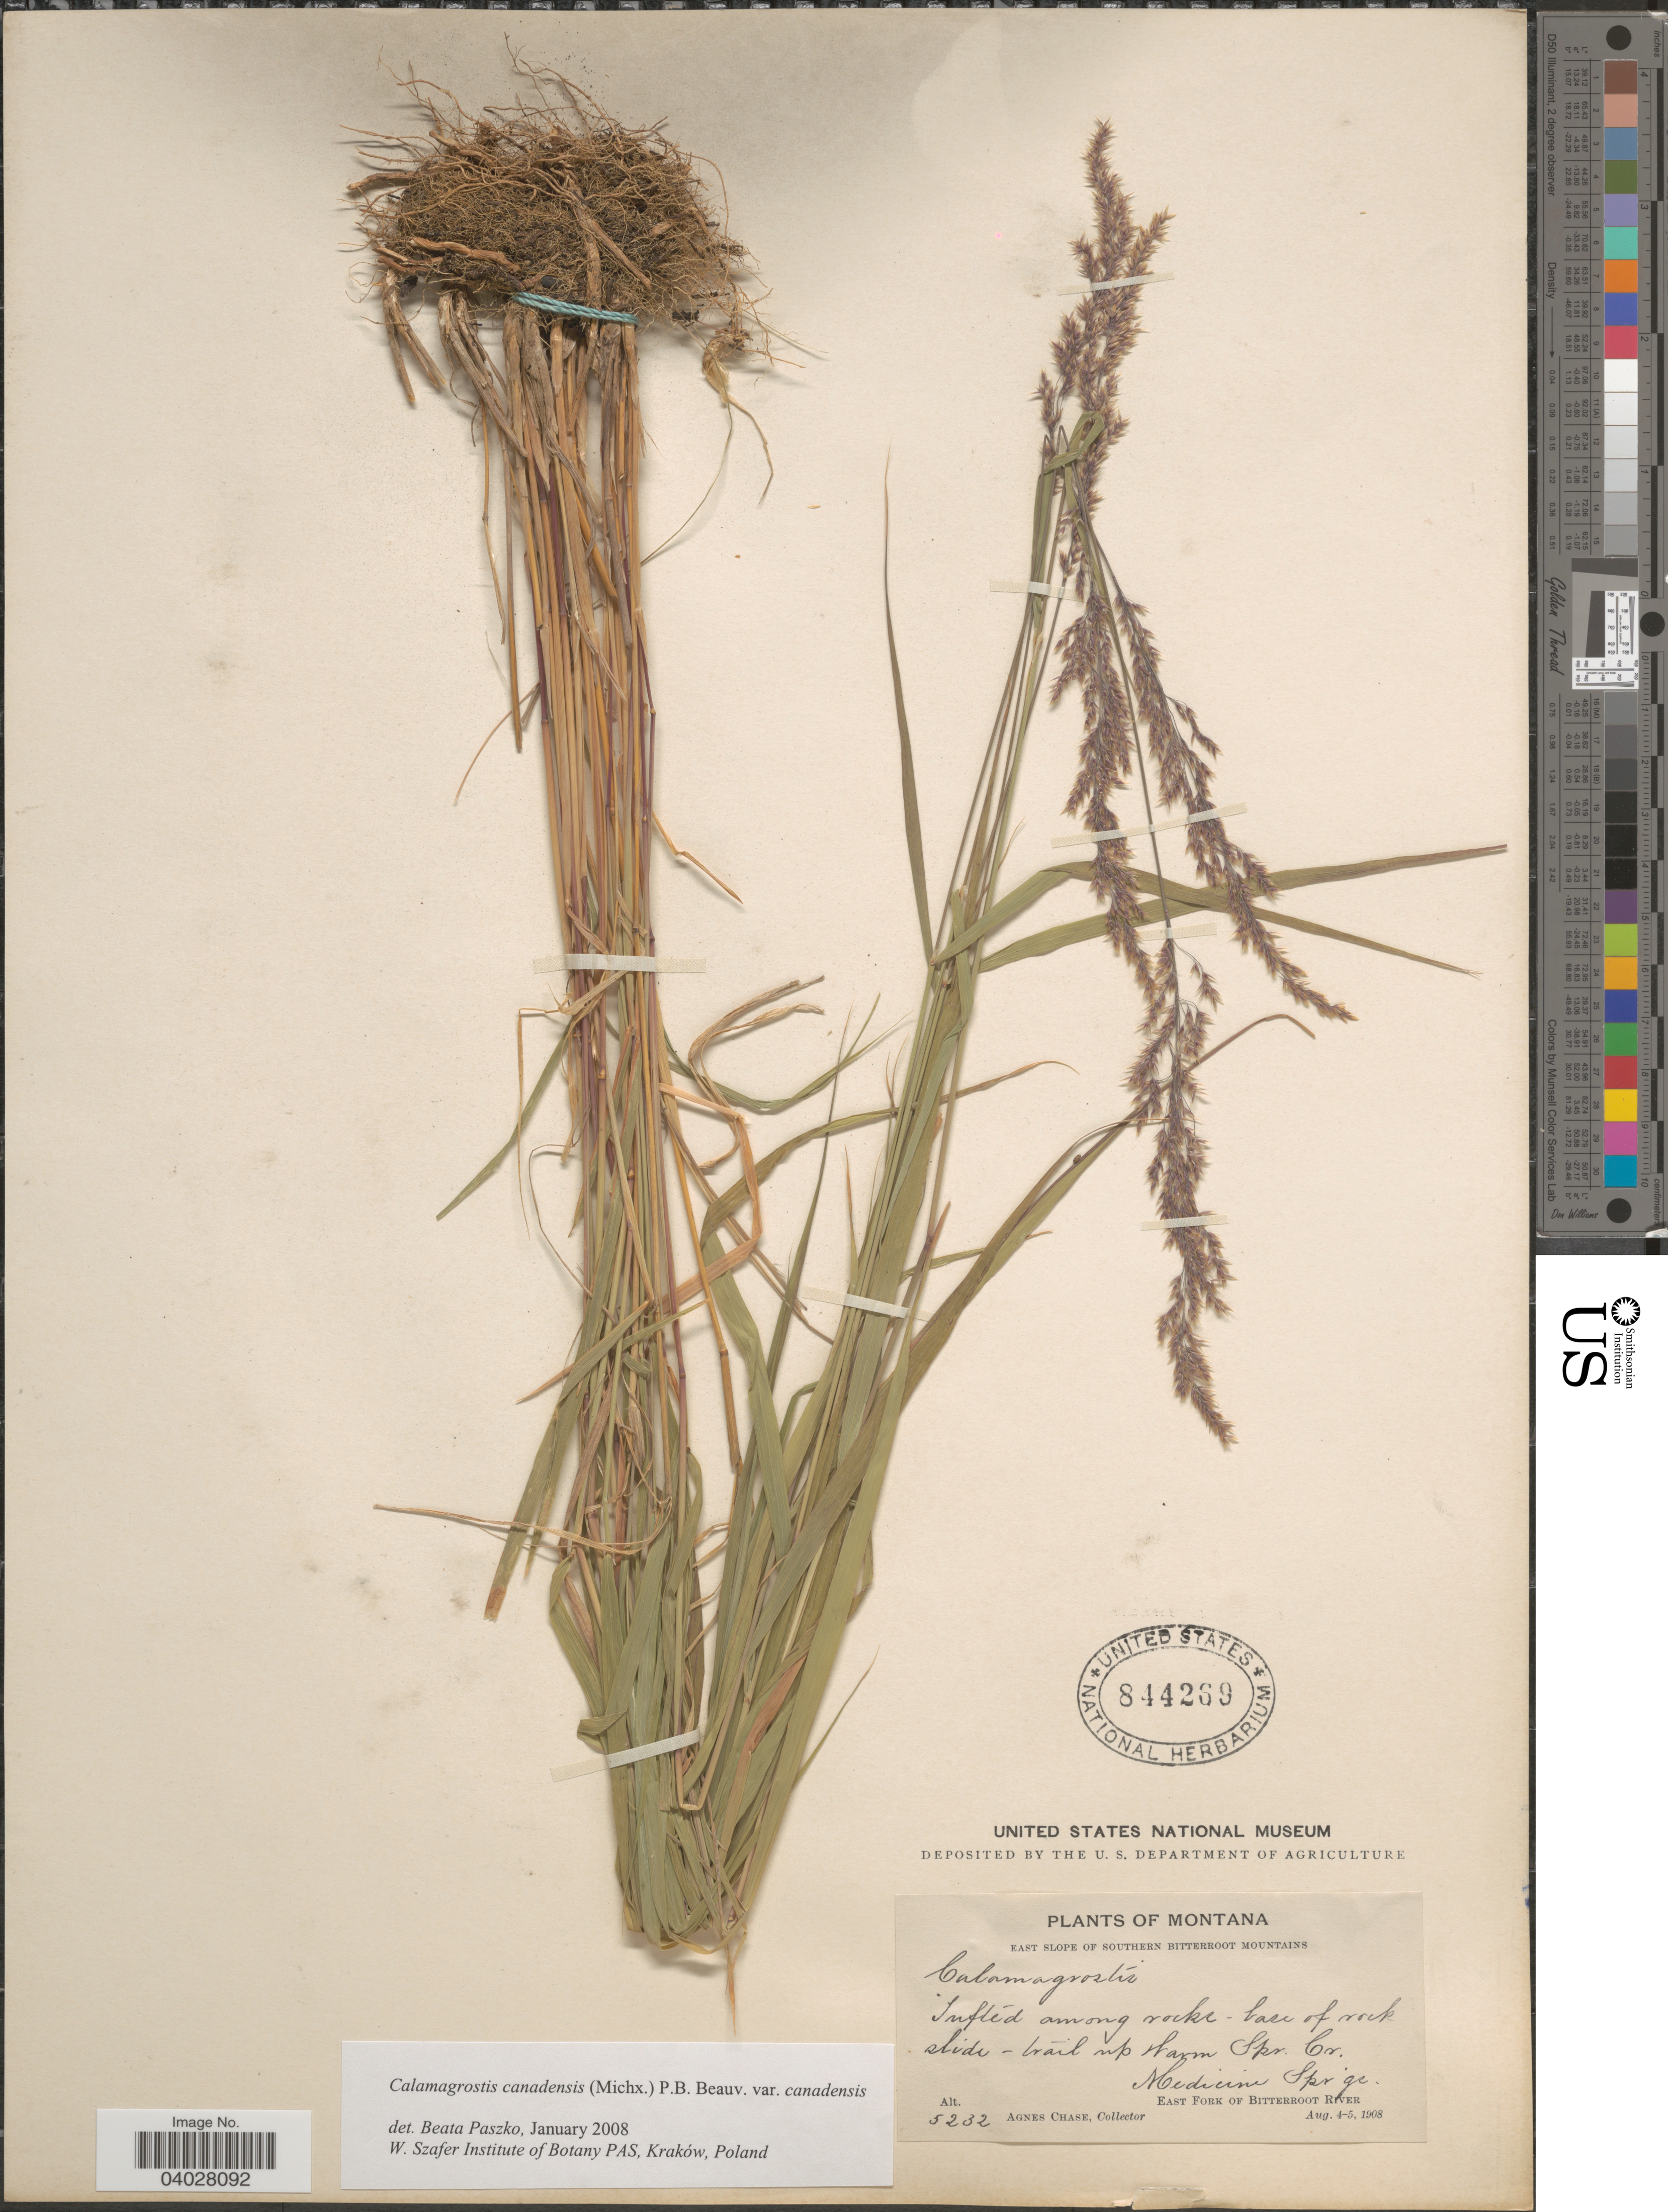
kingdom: Plantae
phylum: Tracheophyta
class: Liliopsida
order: Poales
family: Poaceae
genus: Calamagrostis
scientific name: Calamagrostis canadensis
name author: (Michx.) P. Beauv.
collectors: A. Chase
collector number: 5232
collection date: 1908-08-04/1908-08-05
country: United States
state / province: Montana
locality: East slope of Southern Bitterroot Mountains. Trail up Warm Spr. Cr. Medicine Spr'gs. East Fork of Bitterroot River.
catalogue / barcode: US 844269